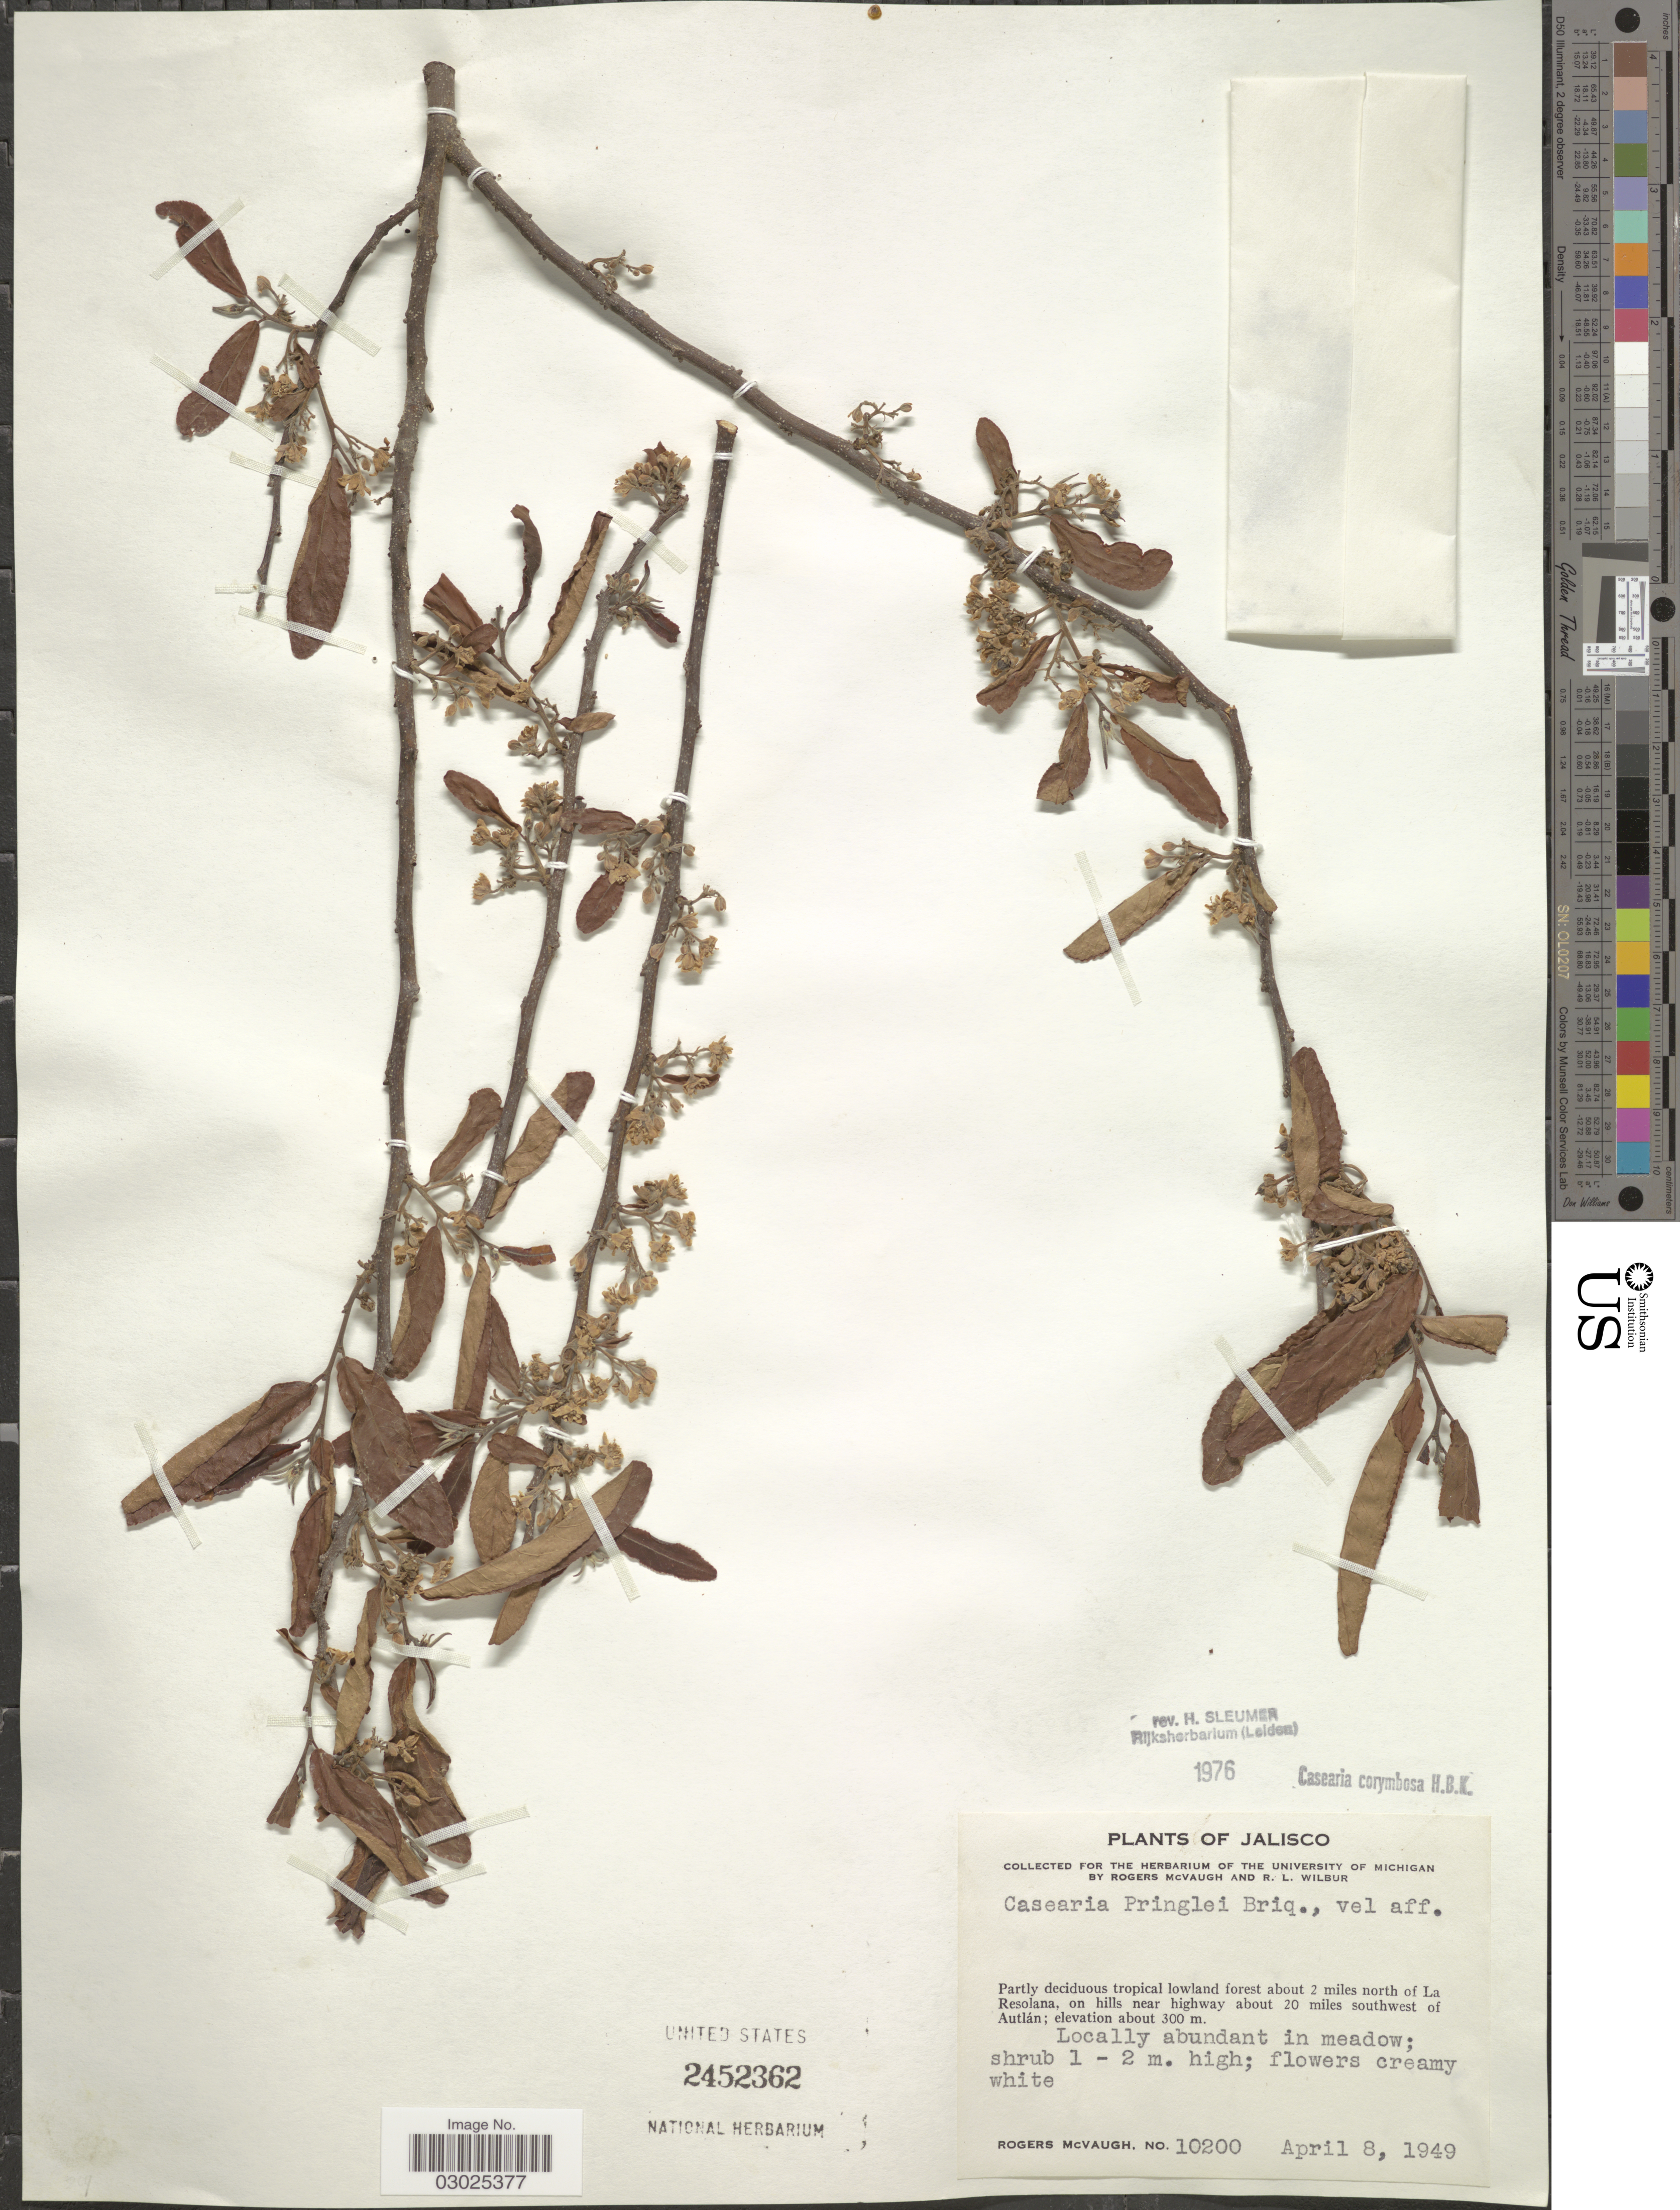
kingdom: Plantae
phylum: Tracheophyta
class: Magnoliopsida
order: Malpighiales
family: Salicaceae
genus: Casearia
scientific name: Casearia corymbosa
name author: Kunth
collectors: R. McVaugh & R. L. Wilbur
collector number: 10200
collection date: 1949-04-08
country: Mexico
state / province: Jalisco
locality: About 2 miles north of La Resolana, on hills near highway about 20 miles southwest of Autlán.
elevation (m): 300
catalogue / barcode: US 2452362